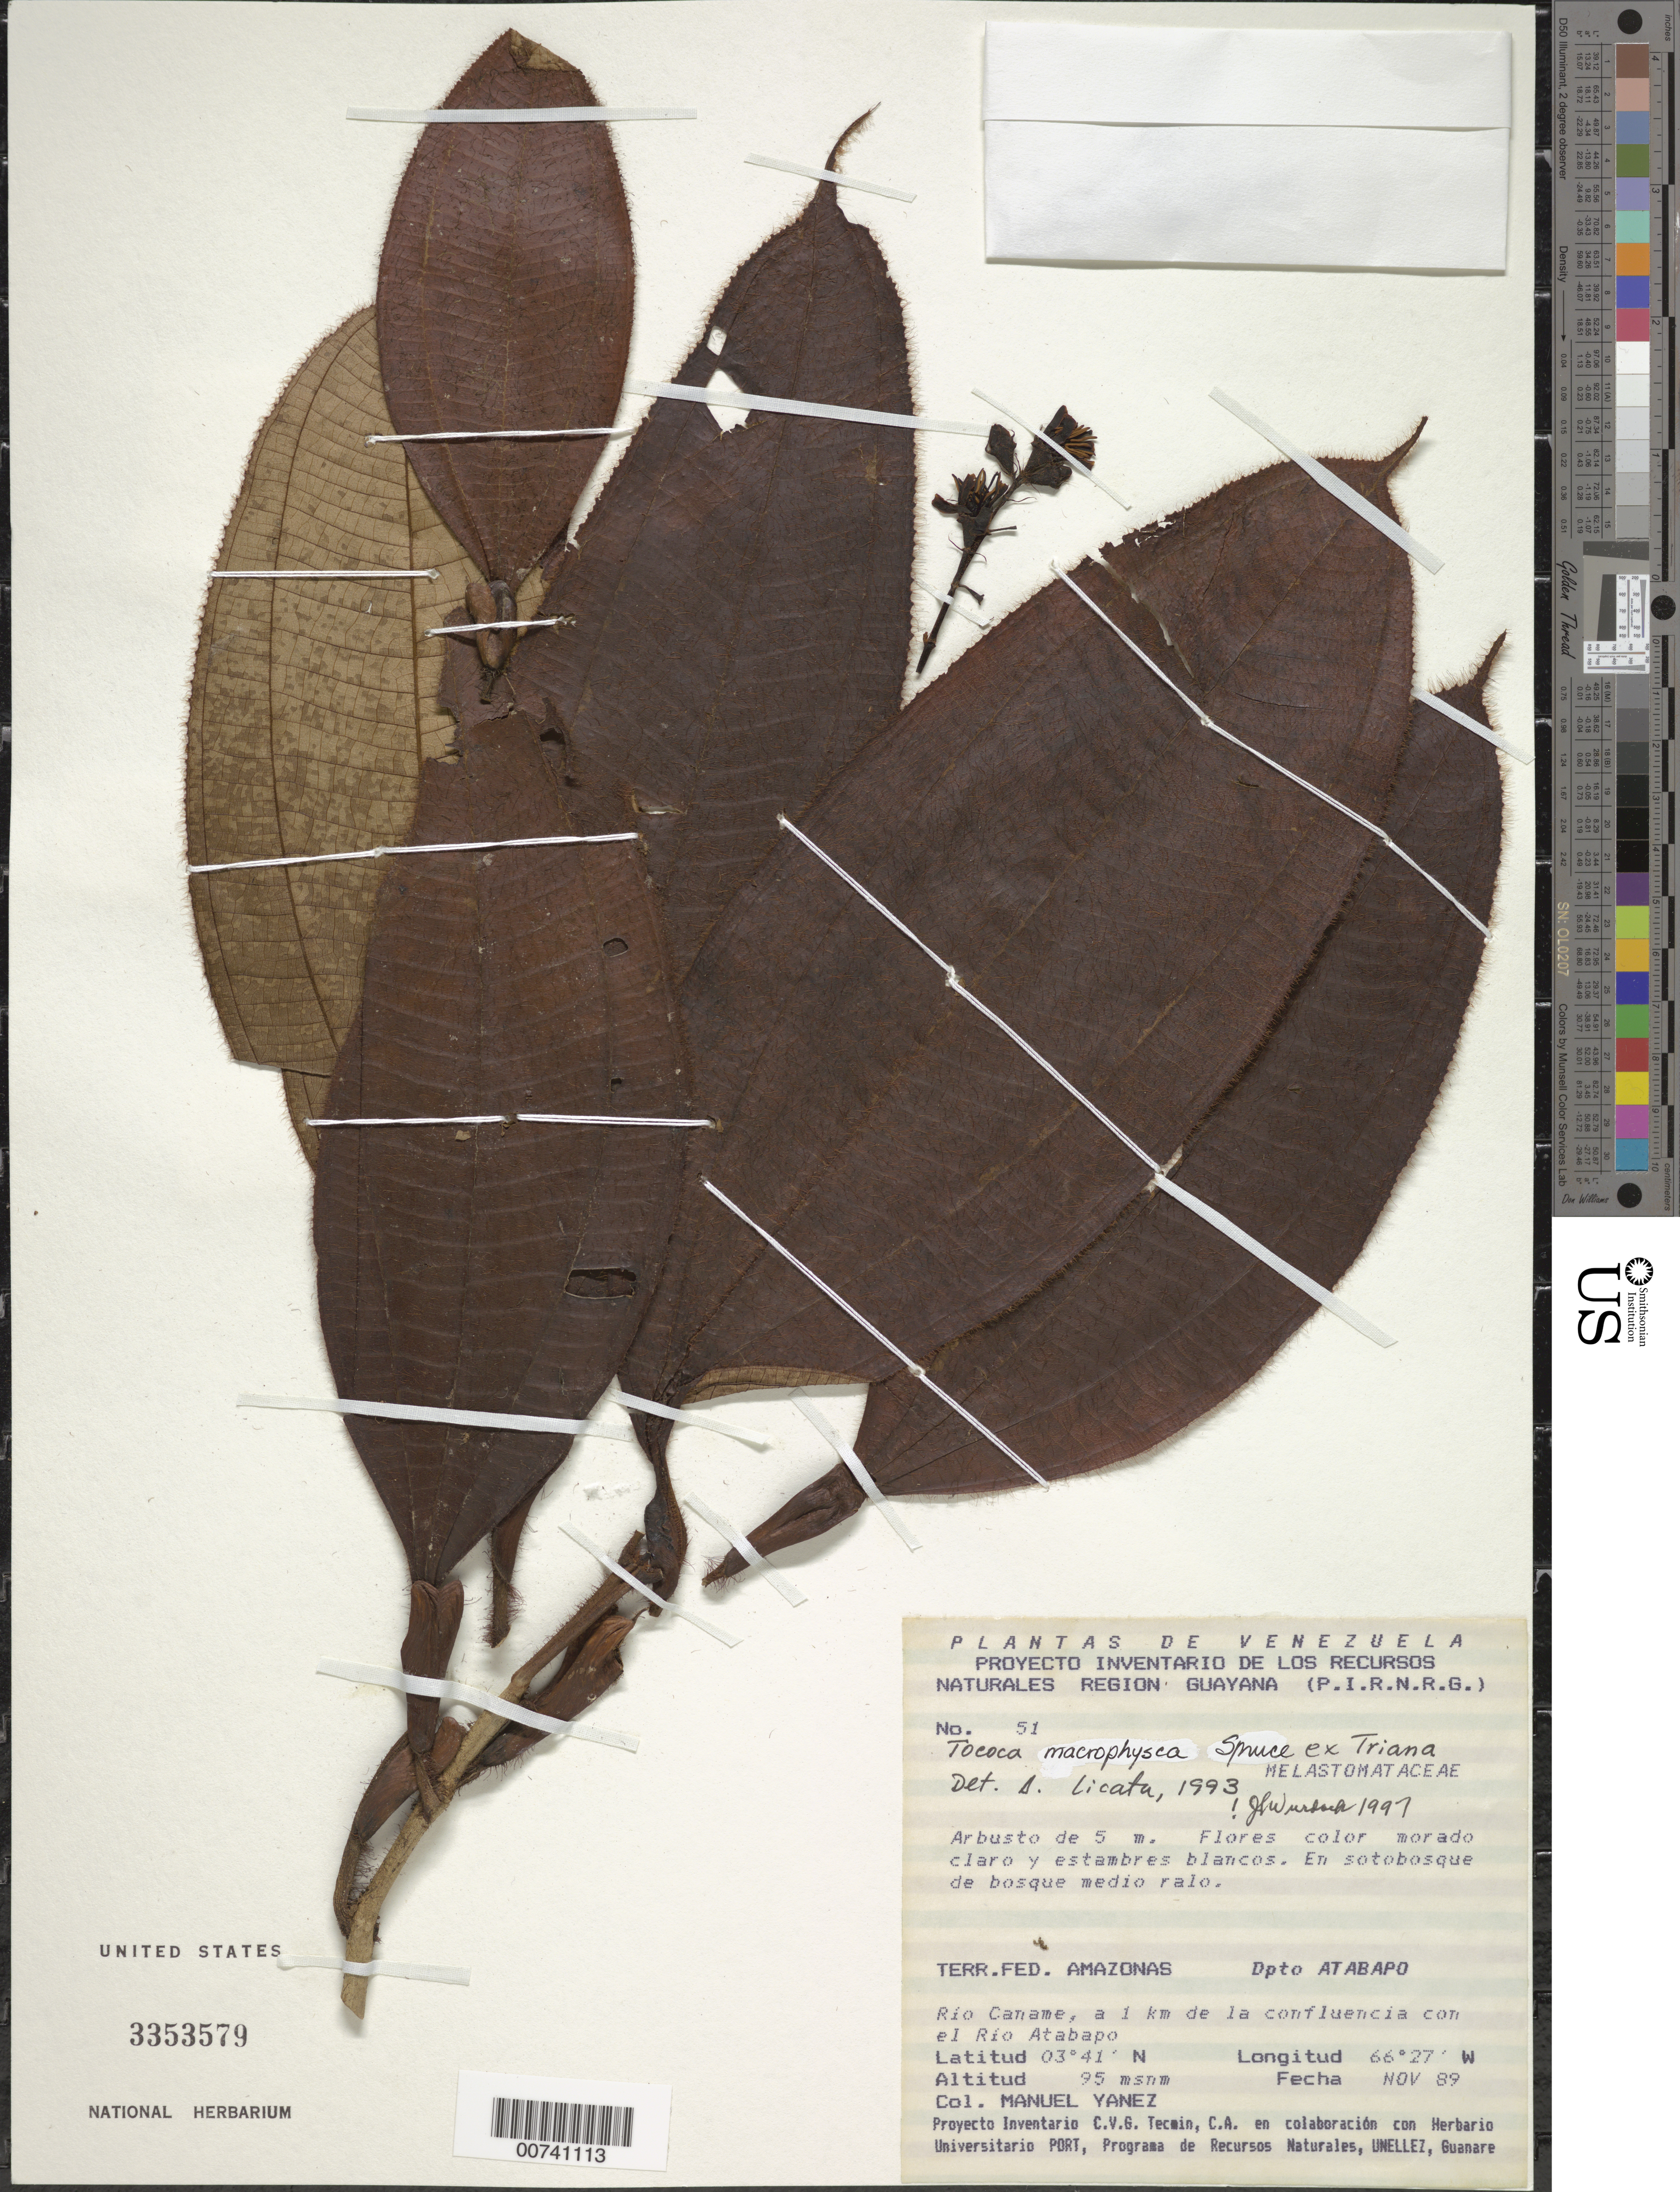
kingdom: Plantae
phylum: Tracheophyta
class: Magnoliopsida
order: Myrtales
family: Melastomataceae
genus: Tococa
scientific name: Tococa macrophysca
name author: Spruce ex Triana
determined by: Wurdack, John J., (US), US (UNITED STATES)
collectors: M. Yanez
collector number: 51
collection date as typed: Nov-89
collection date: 1989-11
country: Venezuela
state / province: Amazonas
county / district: Atabapo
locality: Río Caname, a 1 km de la confluencia con el río Atabapo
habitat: Sotobosque de bosque medio ralo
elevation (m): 95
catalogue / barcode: US 3353579